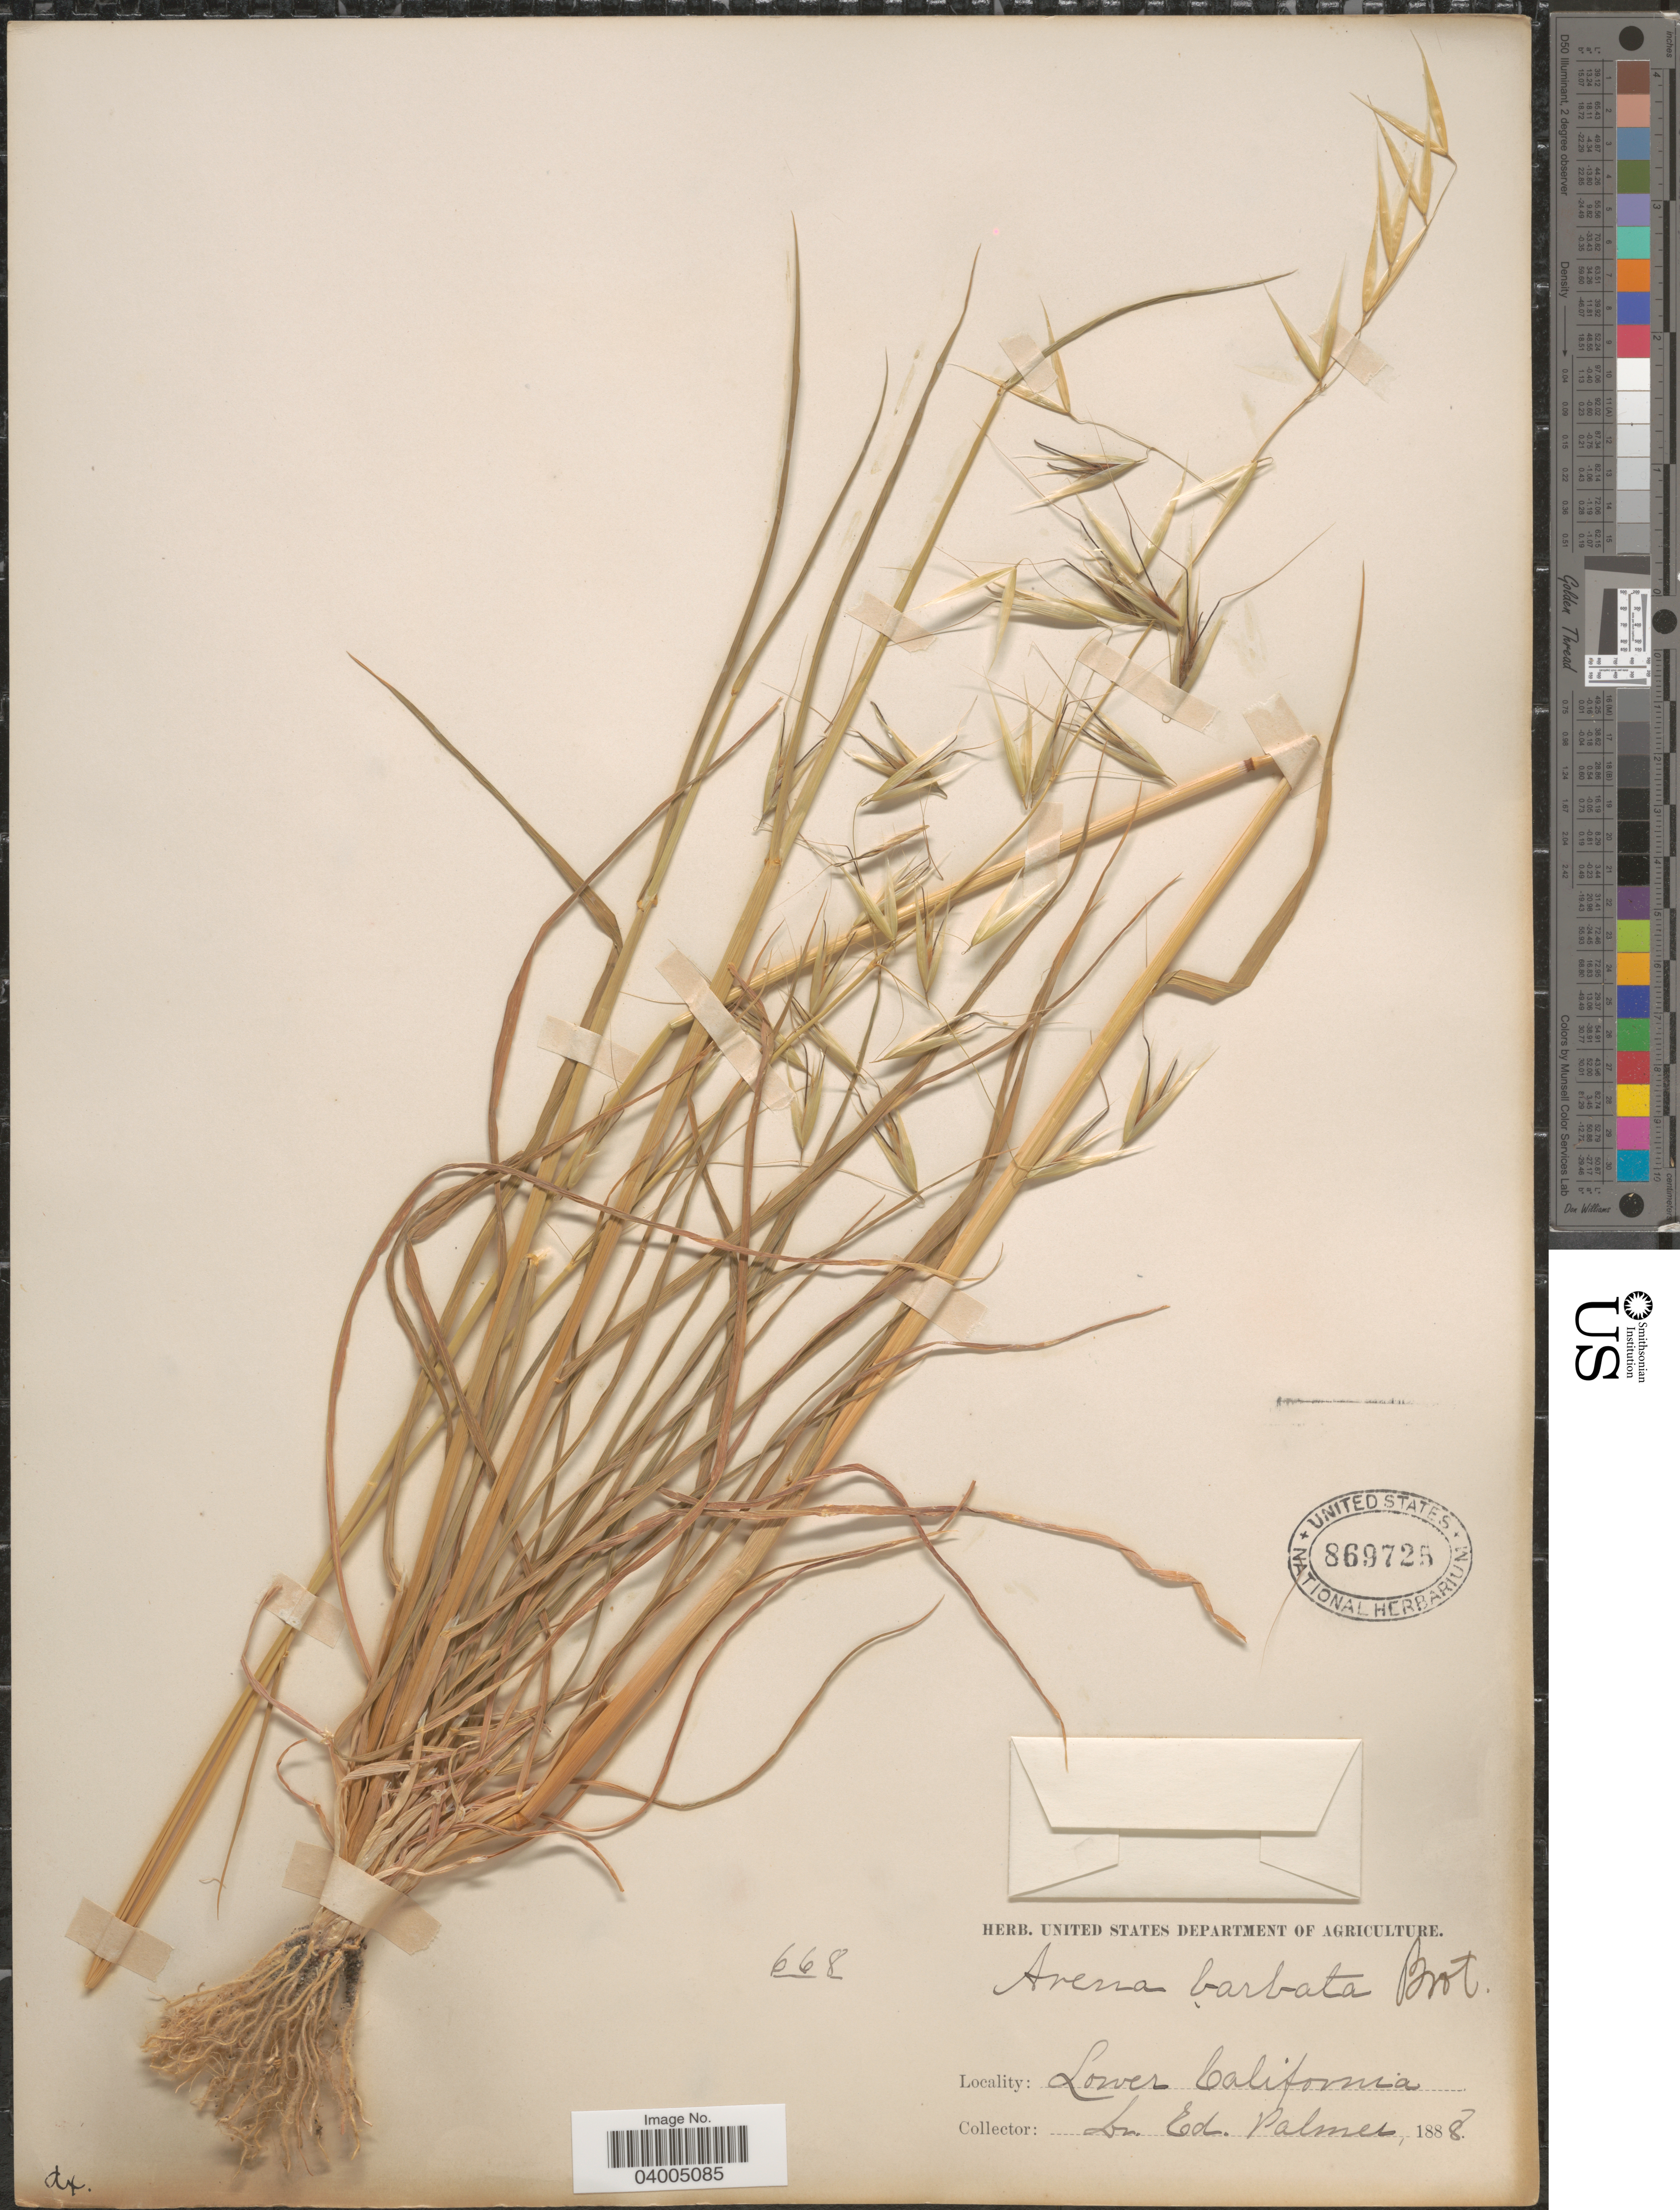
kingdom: Plantae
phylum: Tracheophyta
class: Liliopsida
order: Poales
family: Poaceae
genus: Avena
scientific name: Avena barbata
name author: Pott ex Link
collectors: E. Palmer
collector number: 668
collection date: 1888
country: Mexico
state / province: Baja California Norte / Baja California Sur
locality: Lower California.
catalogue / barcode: US 869725